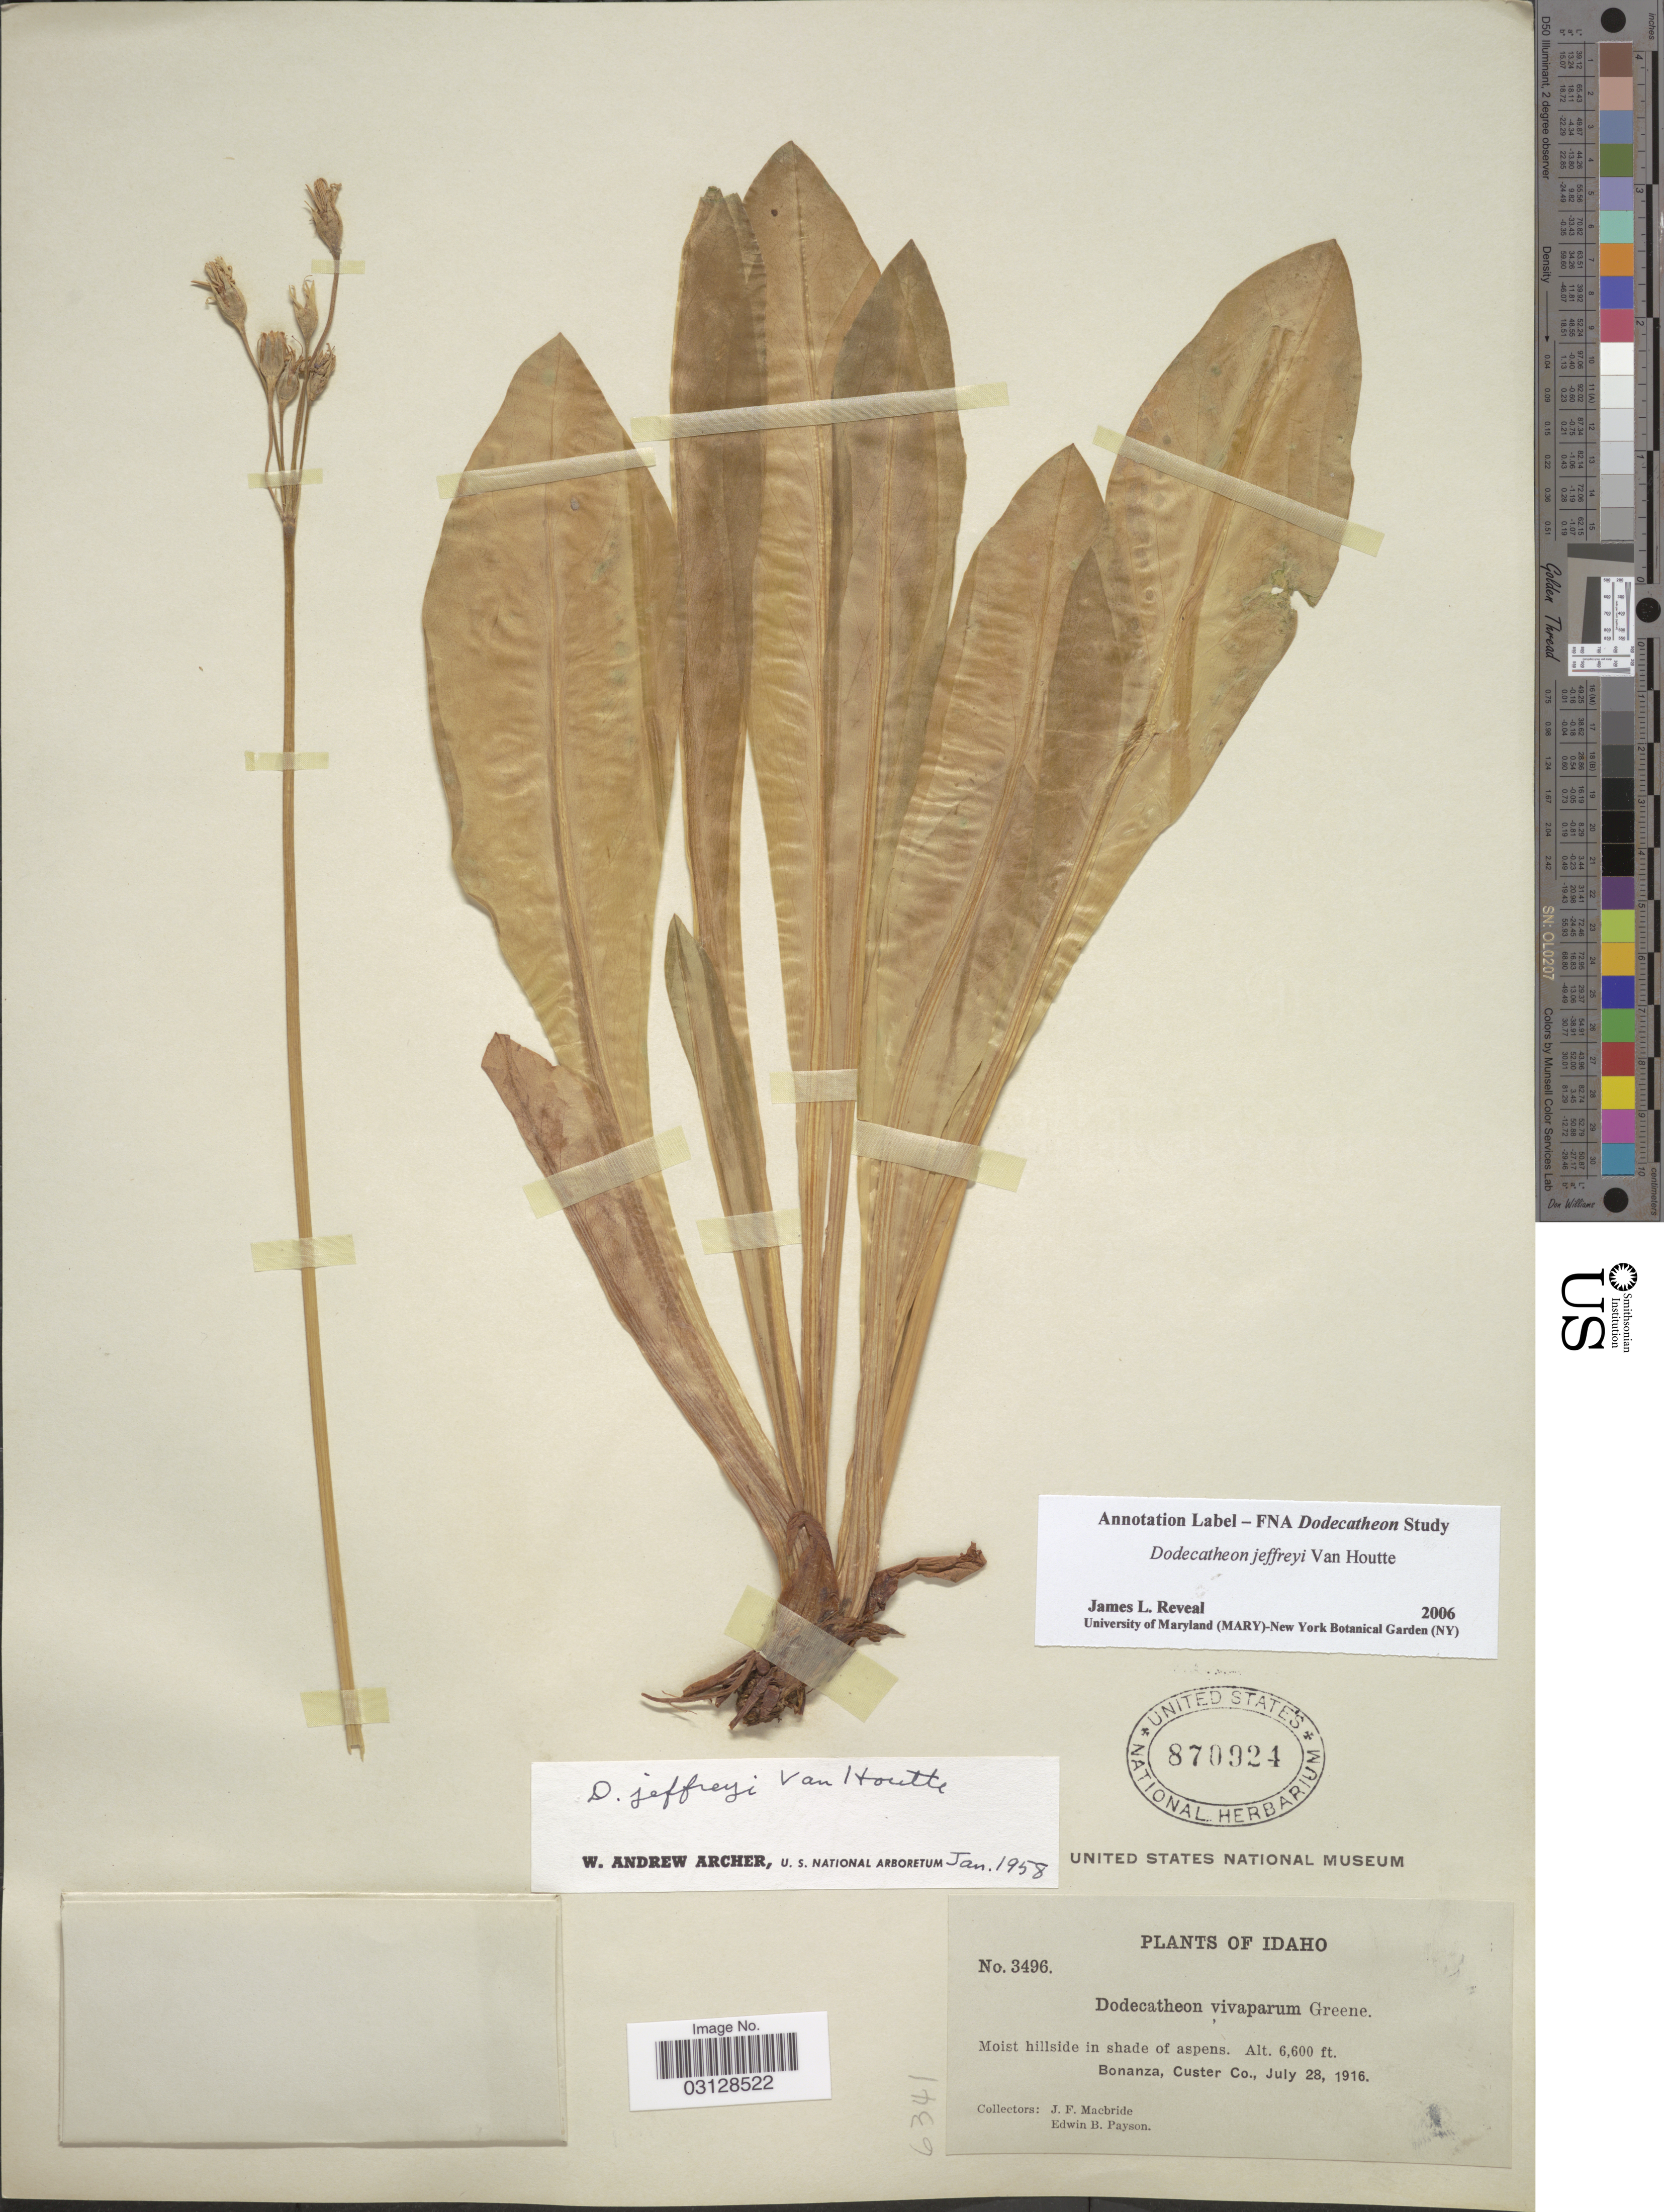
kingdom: Plantae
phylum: Tracheophyta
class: Magnoliopsida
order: Ericales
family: Primulaceae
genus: Dodecatheon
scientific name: Dodecatheon jeffreyi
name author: Van Houtte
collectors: J. F. Macbride & E. B. Payson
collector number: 3496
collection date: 1916-07-28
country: United States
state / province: Idaho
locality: Moist hillside in shade of aspens. Bonanza, Custer Co.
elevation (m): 2012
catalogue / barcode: US 870924